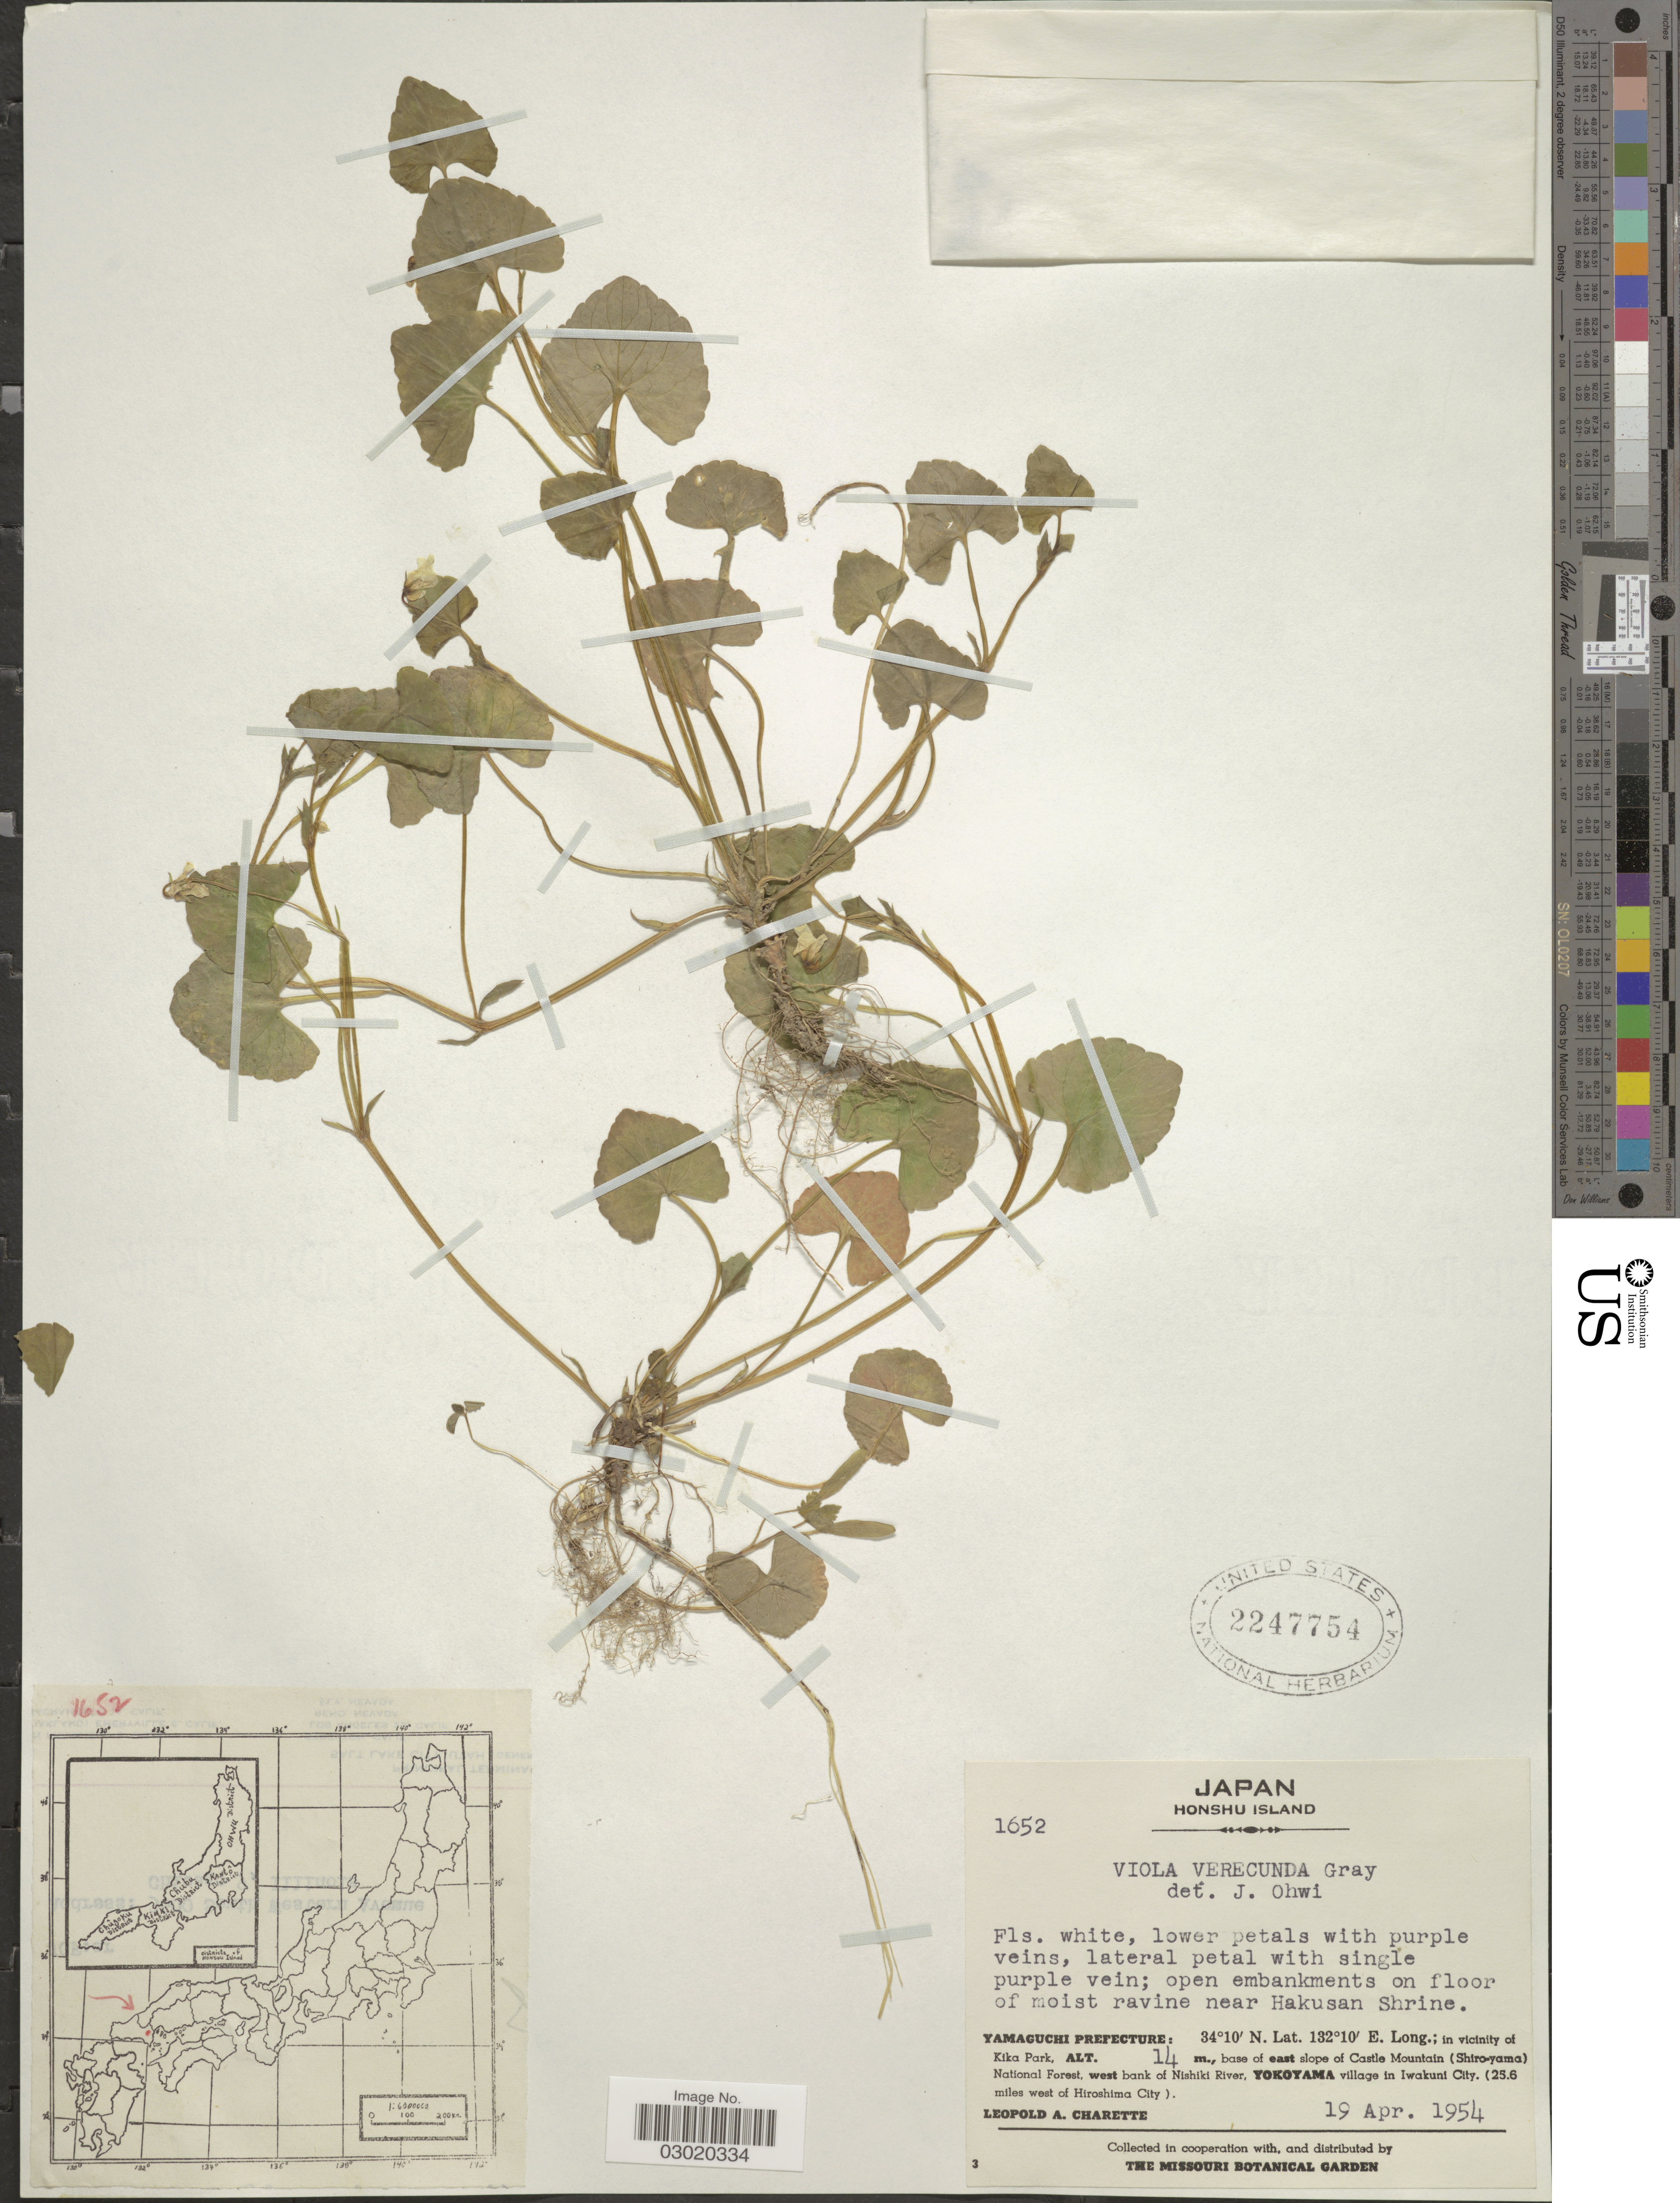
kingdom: Plantae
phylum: Tracheophyta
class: Magnoliopsida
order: Malpighiales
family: Violaceae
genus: Viola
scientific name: Viola verecunda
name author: A. Gray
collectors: L. A. Charette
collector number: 1652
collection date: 1954-04-19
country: Japan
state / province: Yamaguti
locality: Honshu Island. Yamaguchi Prefecture: in vicinity of Kika Park, base of east slope of Castle Mountain (Shiro-yama) National Forest, west bank of Nishiki River. Yokoyama village in Iwakuni City. (25.6 miles west of Hiroshima City).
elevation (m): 14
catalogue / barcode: US 2247754